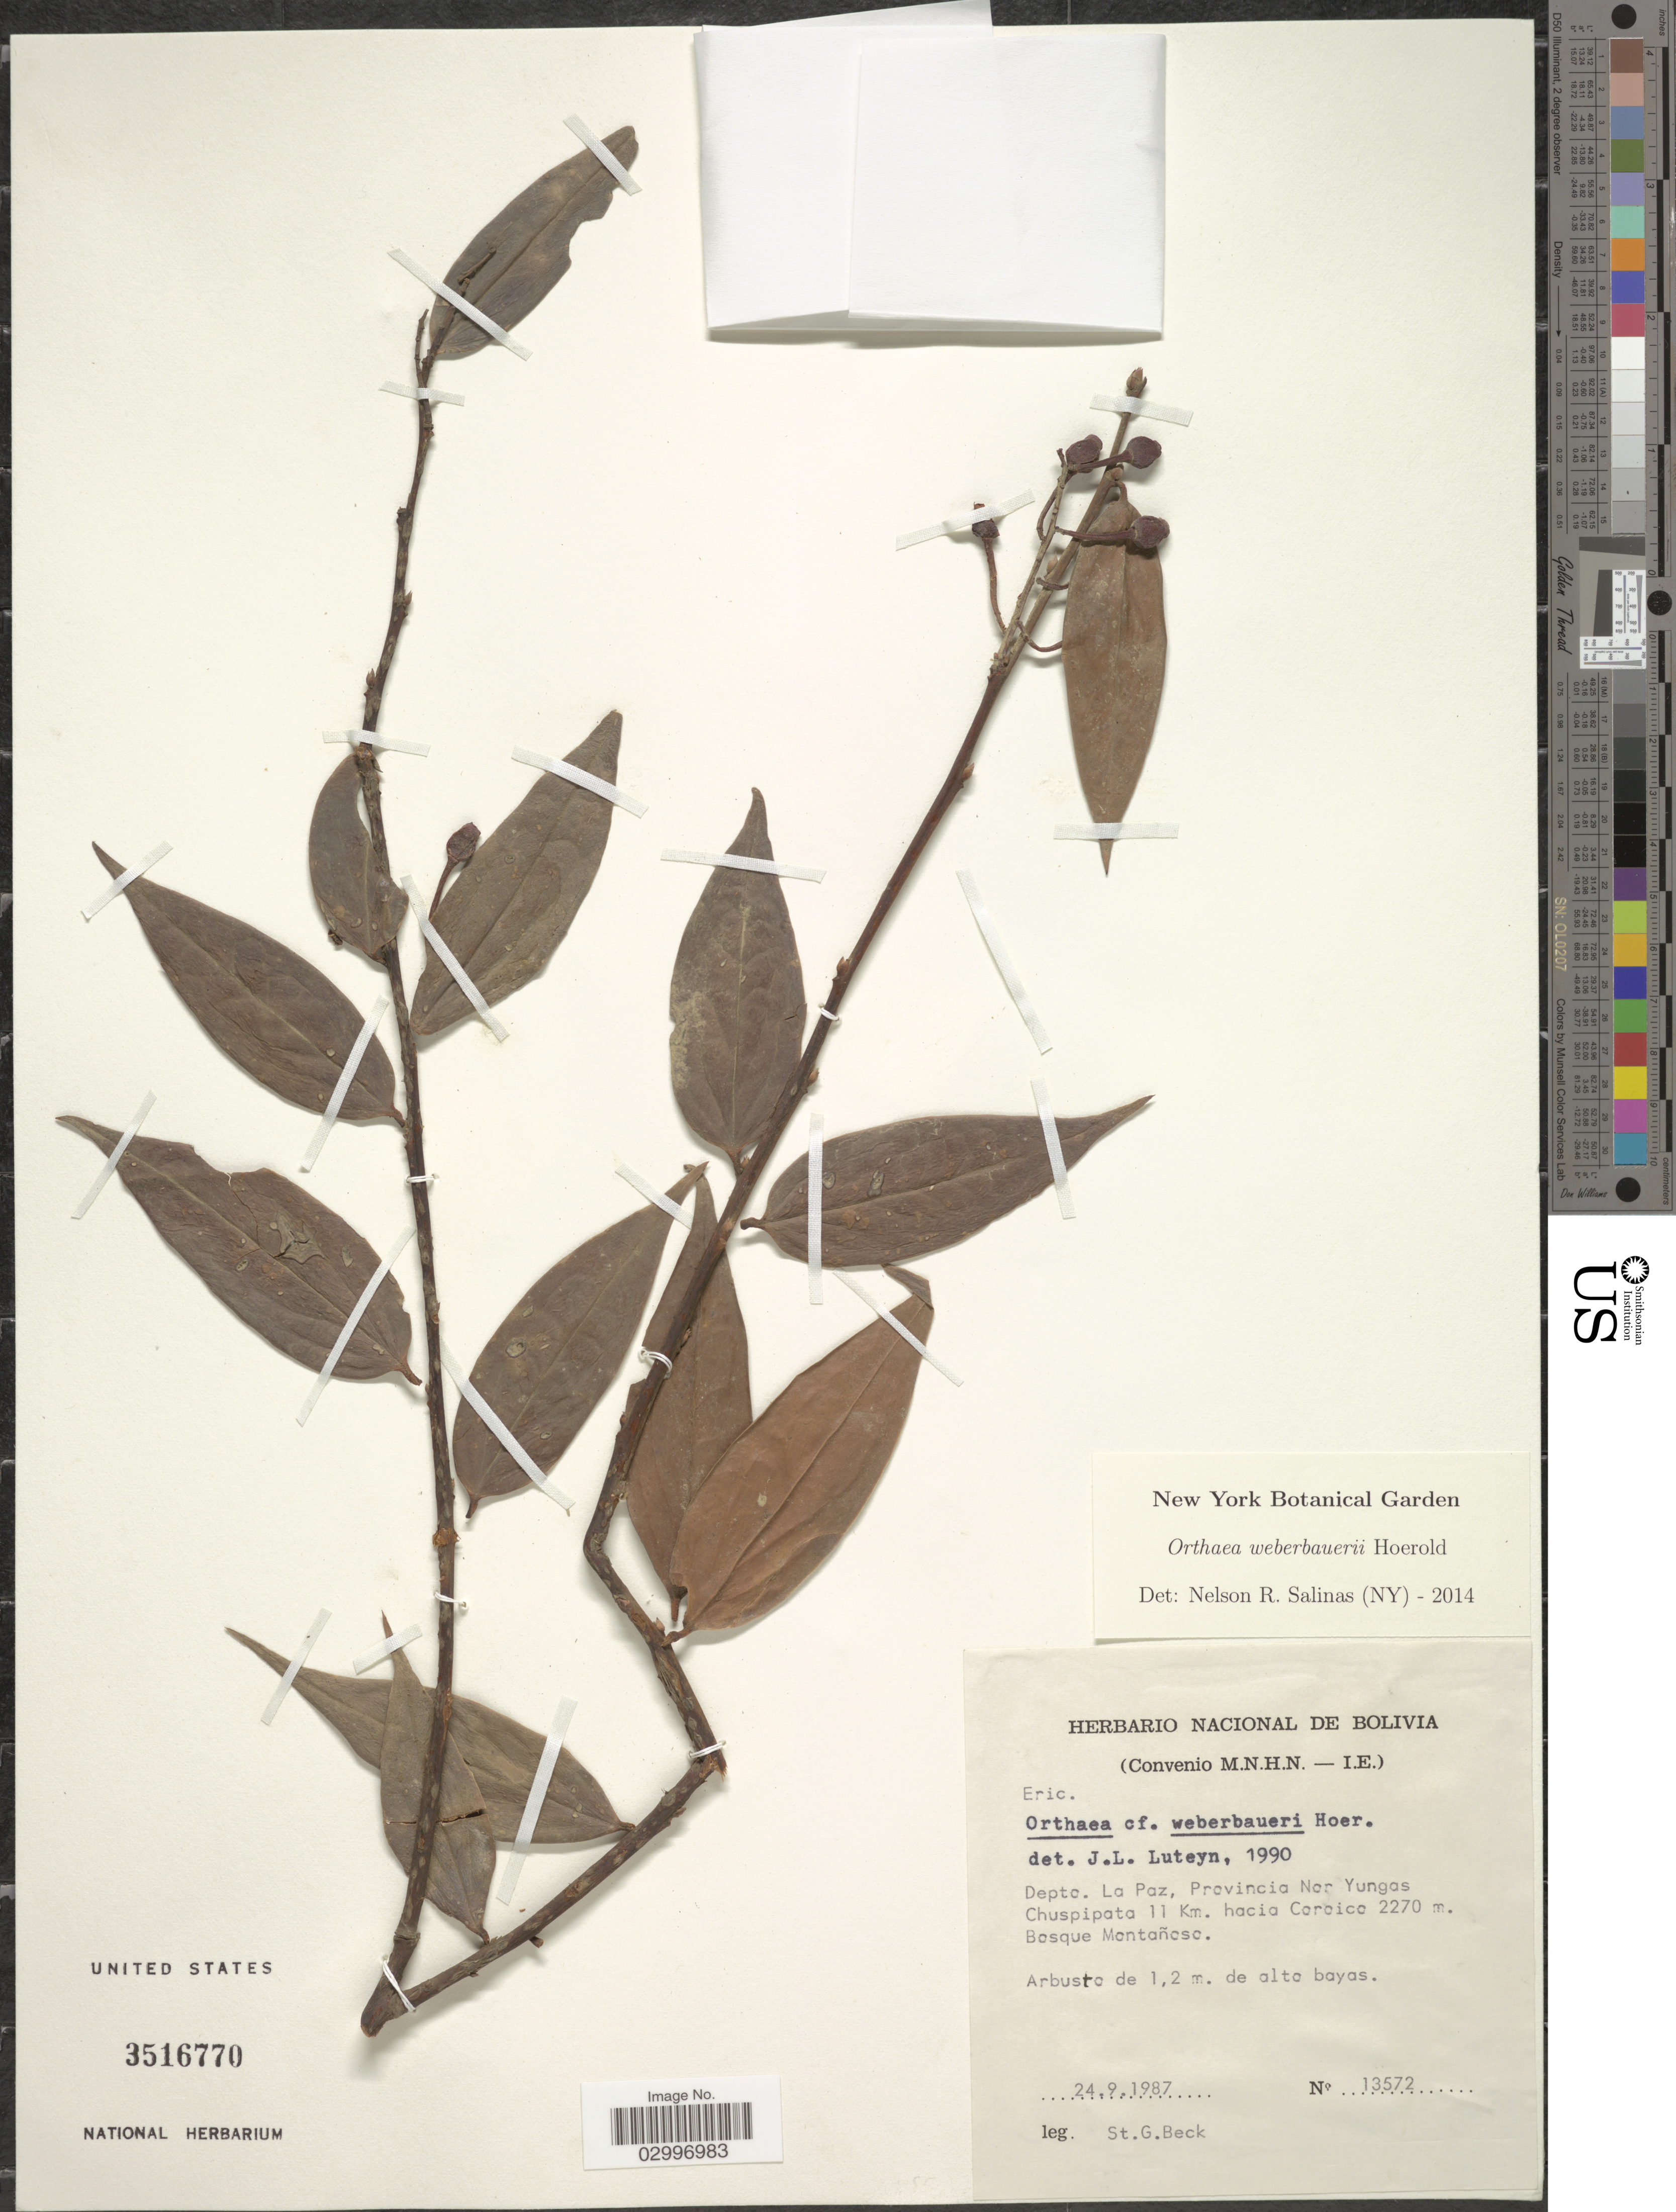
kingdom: Plantae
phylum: Tracheophyta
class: Magnoliopsida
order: Ericales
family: Ericaceae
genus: Orthaea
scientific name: Orthaea weberbauerii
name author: Hoerold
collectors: S. G. Beck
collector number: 13572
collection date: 1987-09-24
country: Bolivia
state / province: La Paz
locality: Depto. La Paz, Provincia Nor Yungas, Chuspipata 11 Km. hacia Coroico.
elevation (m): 2270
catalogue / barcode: US 3516770